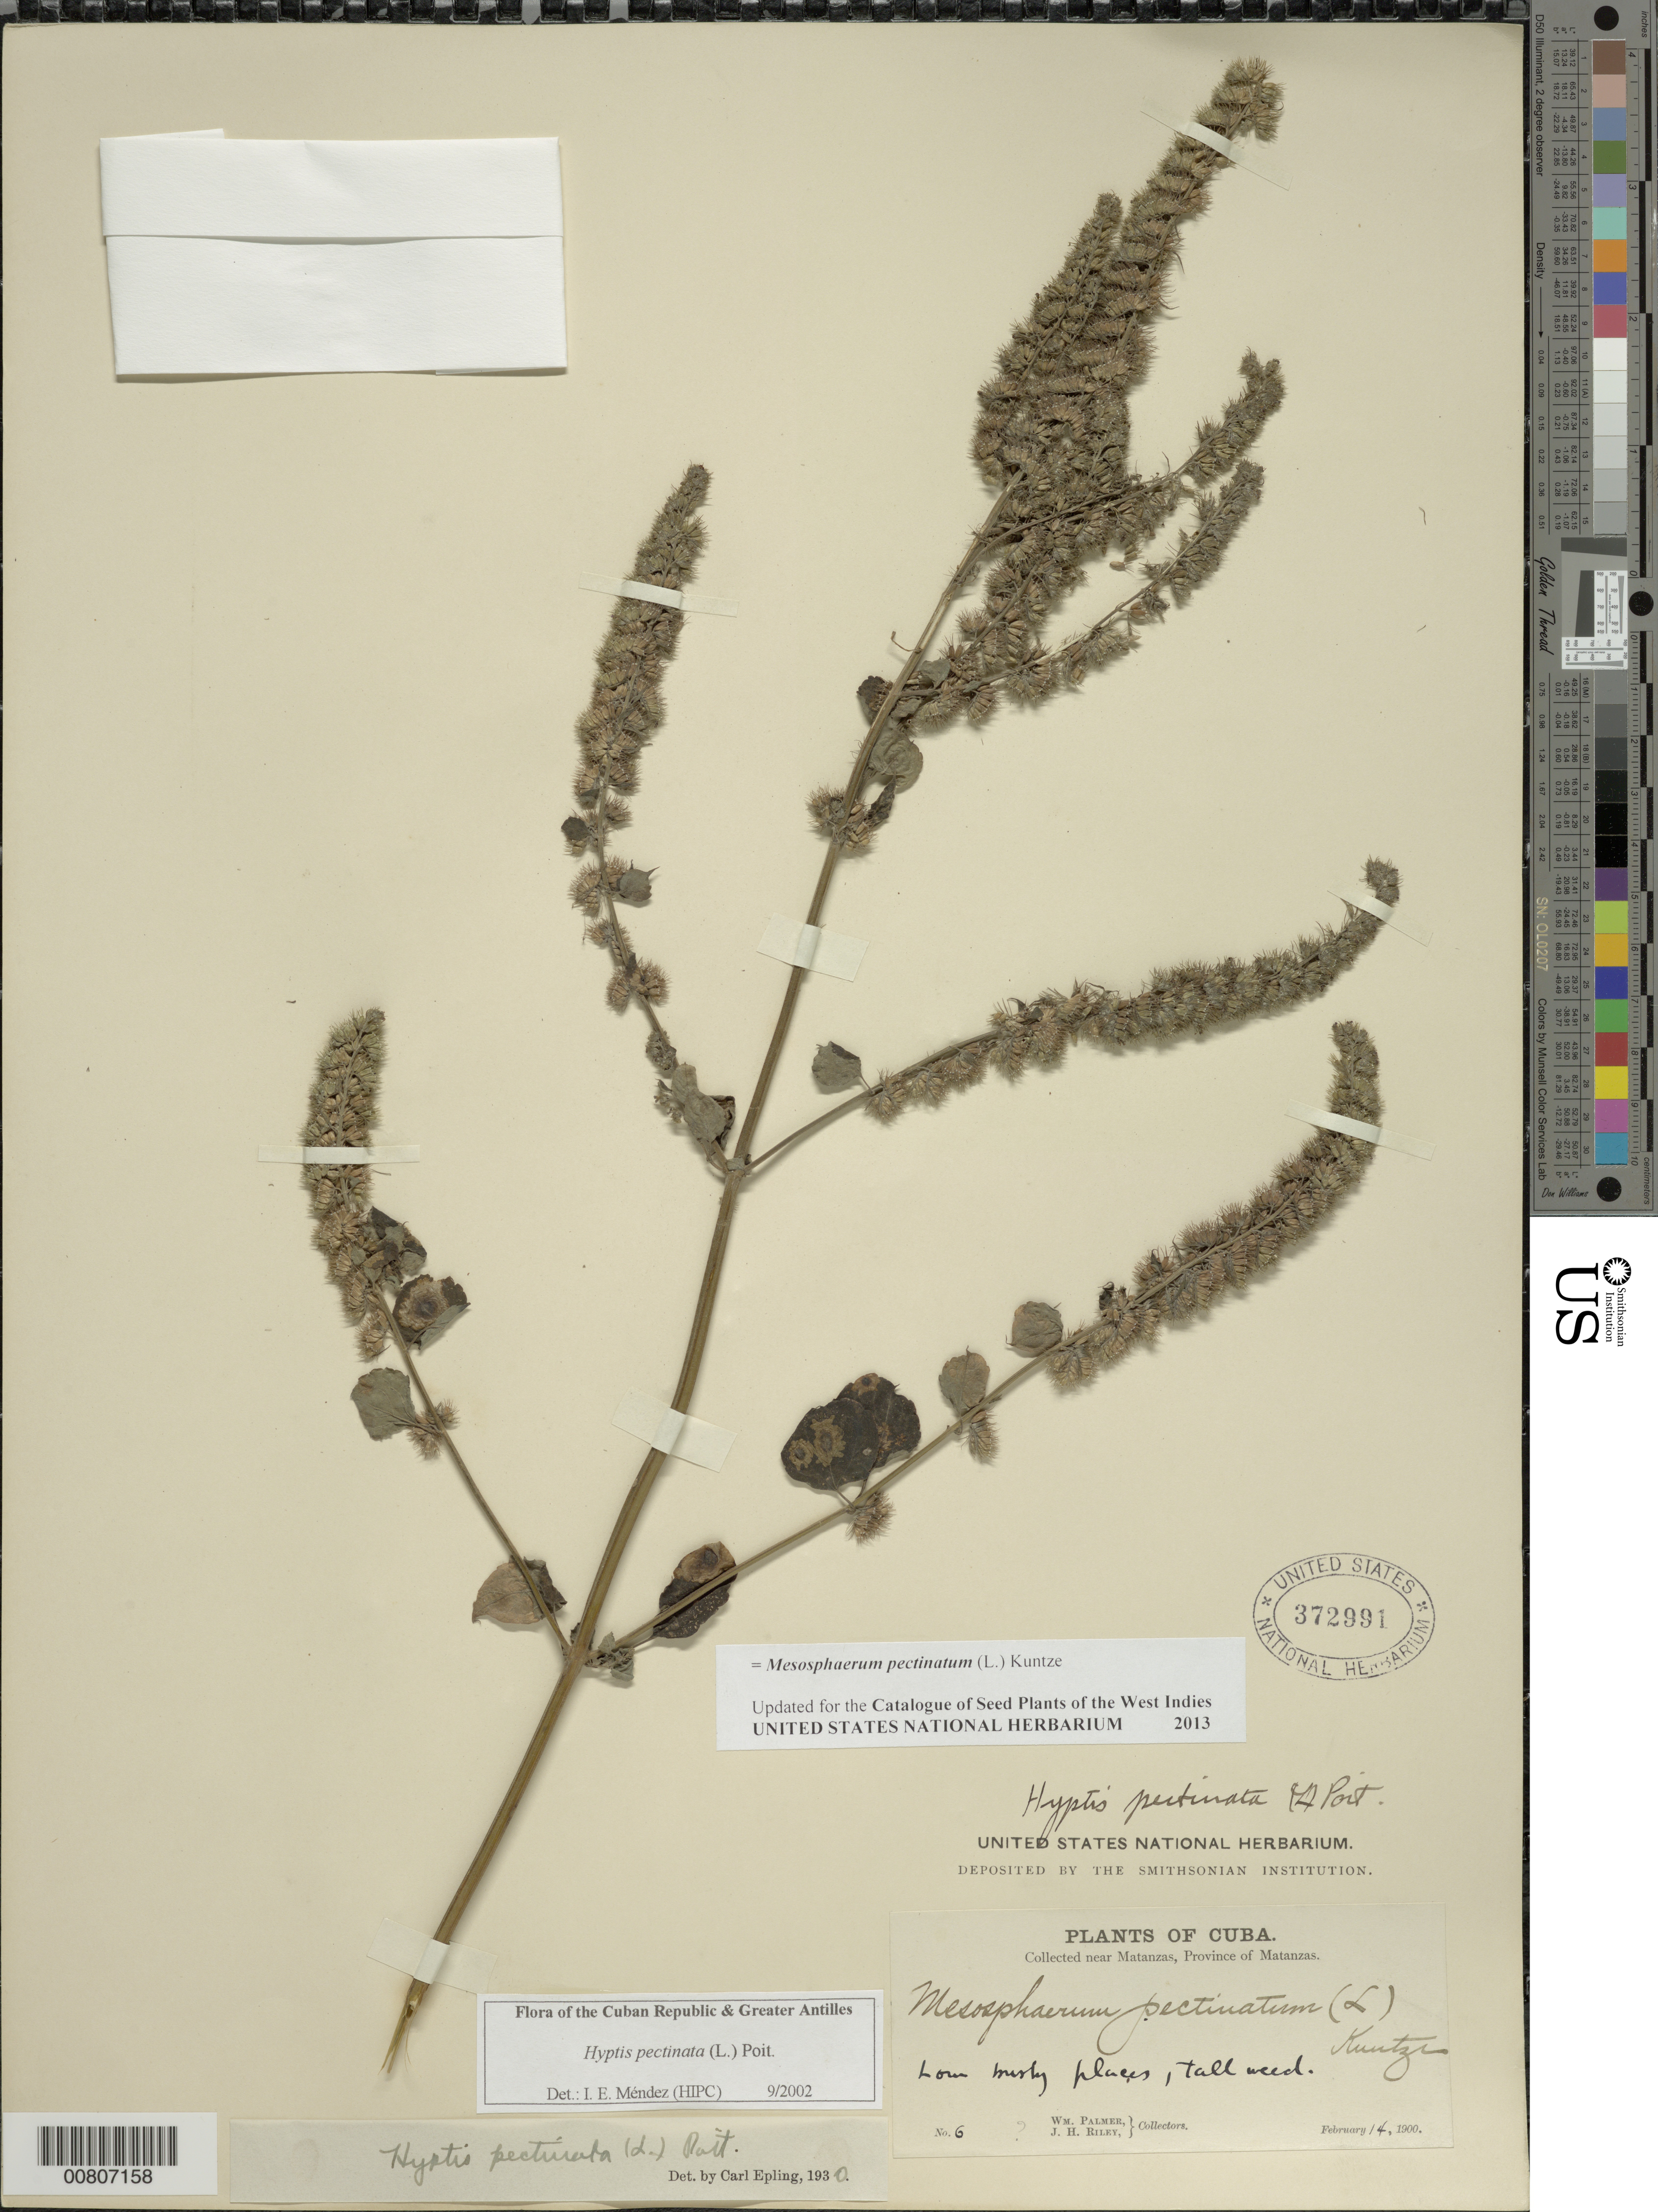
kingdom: Plantae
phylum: Tracheophyta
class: Magnoliopsida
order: Lamiales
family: Lamiaceae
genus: Hyptis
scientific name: Hyptis pectinata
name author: (L.) Poit.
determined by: Méndez, Isidro E., (HIPC)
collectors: W. Palmer & J. H. Riley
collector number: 6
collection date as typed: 14 Feb 1900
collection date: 1900-02-14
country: Cuba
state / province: Matanzas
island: Cuba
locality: Mantanzas, near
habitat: Low bushy places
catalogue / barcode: US 372991